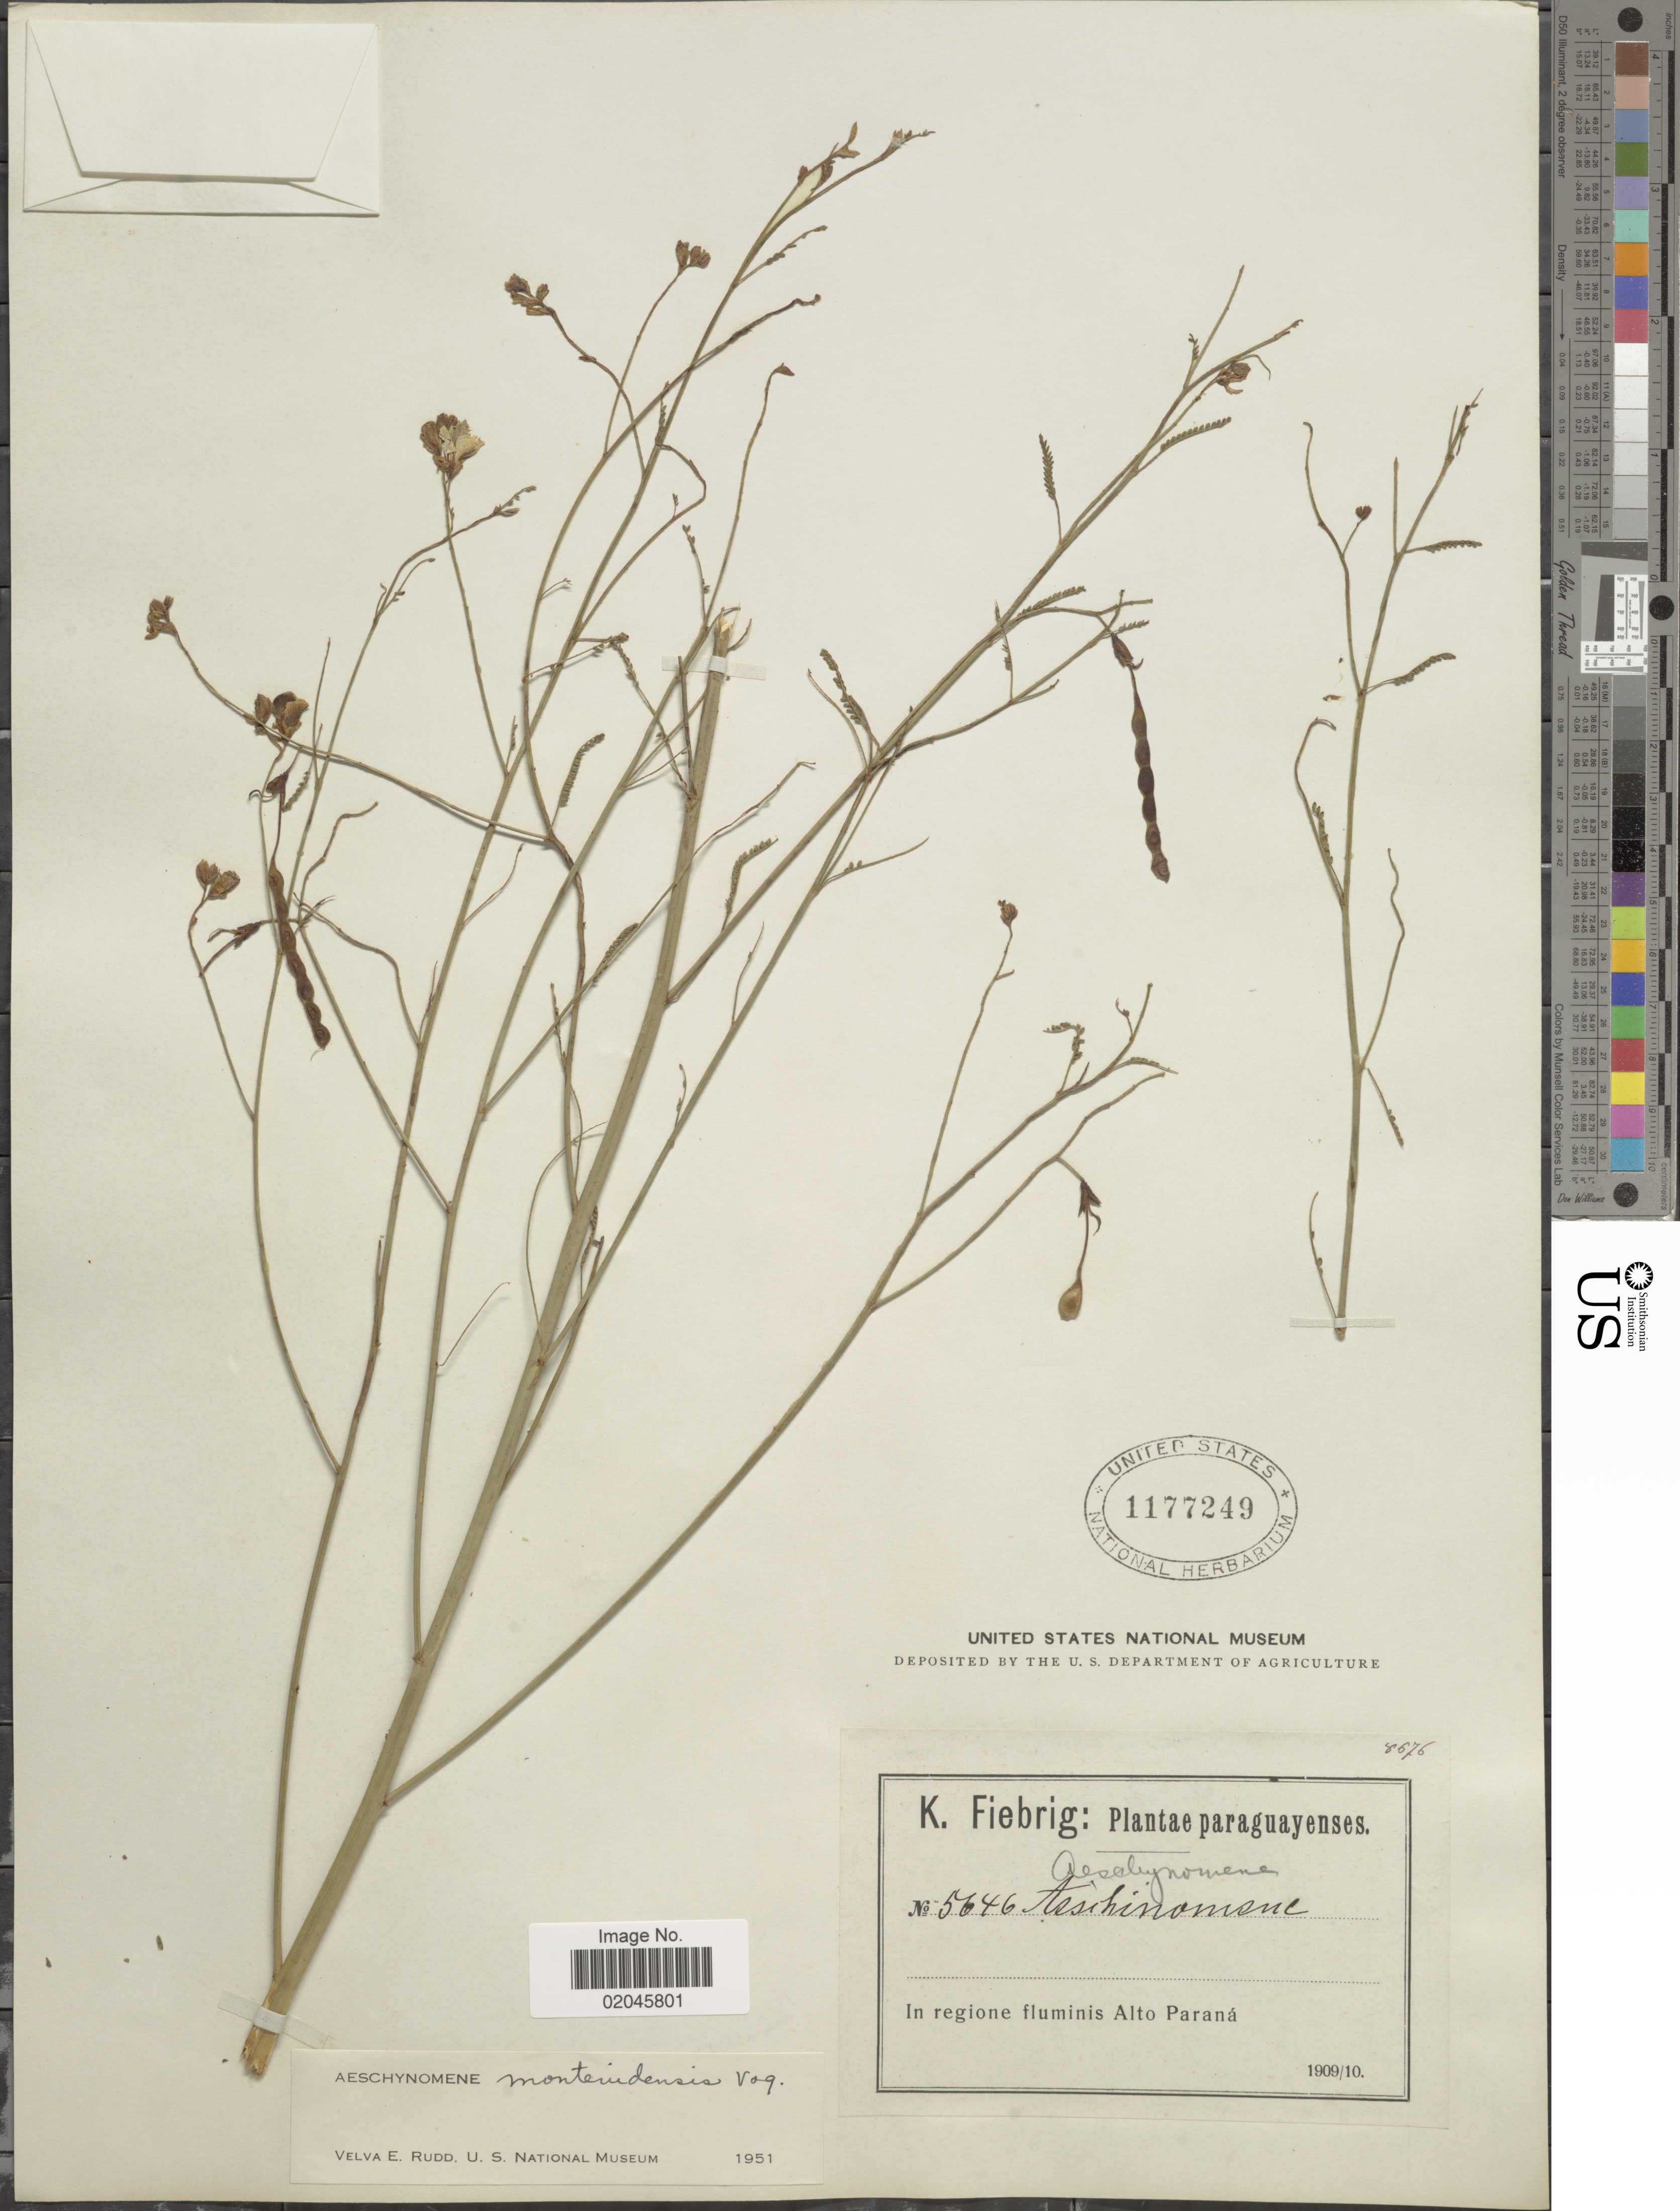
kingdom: Plantae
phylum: Tracheophyta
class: Magnoliopsida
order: Fabales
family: Fabaceae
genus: Aeschynomene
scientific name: Aeschynomene montevidensis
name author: Vogel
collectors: K. Fiebrig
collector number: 5646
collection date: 1909/1910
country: Paraguay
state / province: Alto Parana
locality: In regione fluminis Alto Parana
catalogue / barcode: US 1177249